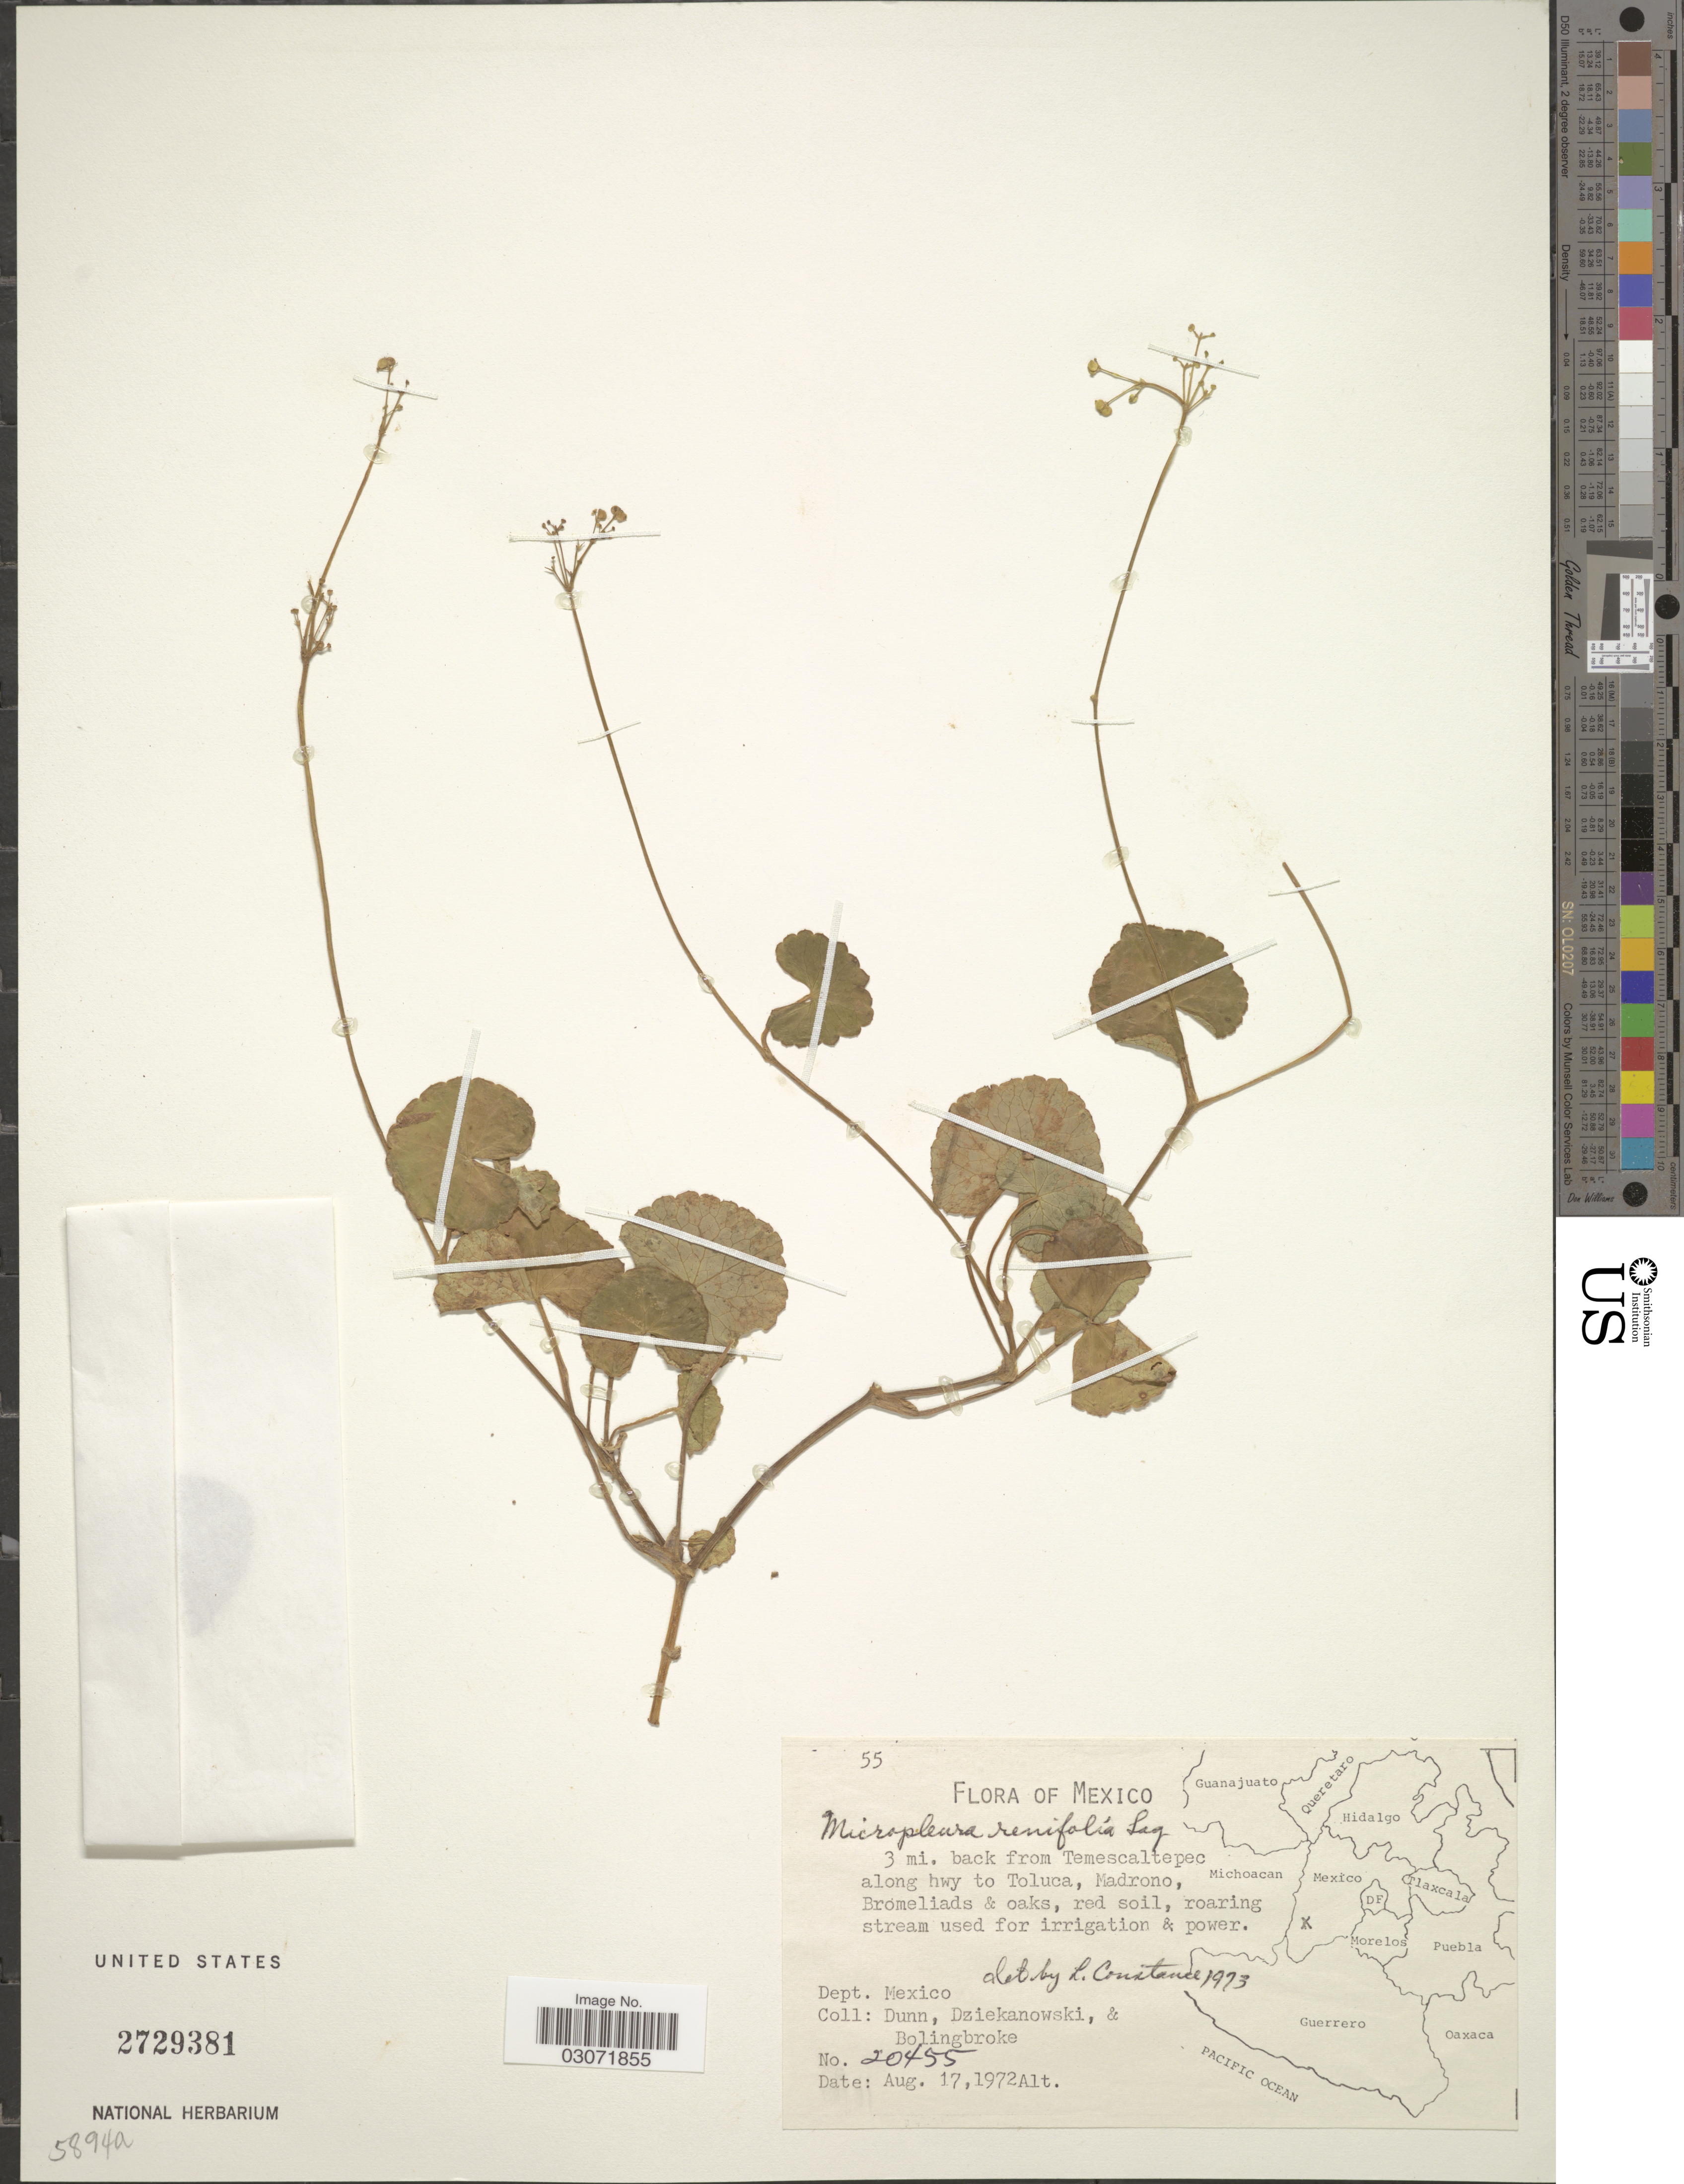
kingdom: Plantae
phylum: Tracheophyta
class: Magnoliopsida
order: Apiales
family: Apiaceae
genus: Micropleura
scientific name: Micropleura renifolia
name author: Lag.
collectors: -- Dunn, -. Dziekanowski & -. Bolingbroke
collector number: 20455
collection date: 1972-08-17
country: Mexico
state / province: México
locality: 3 mi. back from Temascaltepec along hwy to Toluca, Madrono, Bromeliads & oaks. Dept. Mexico.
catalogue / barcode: US 2729381